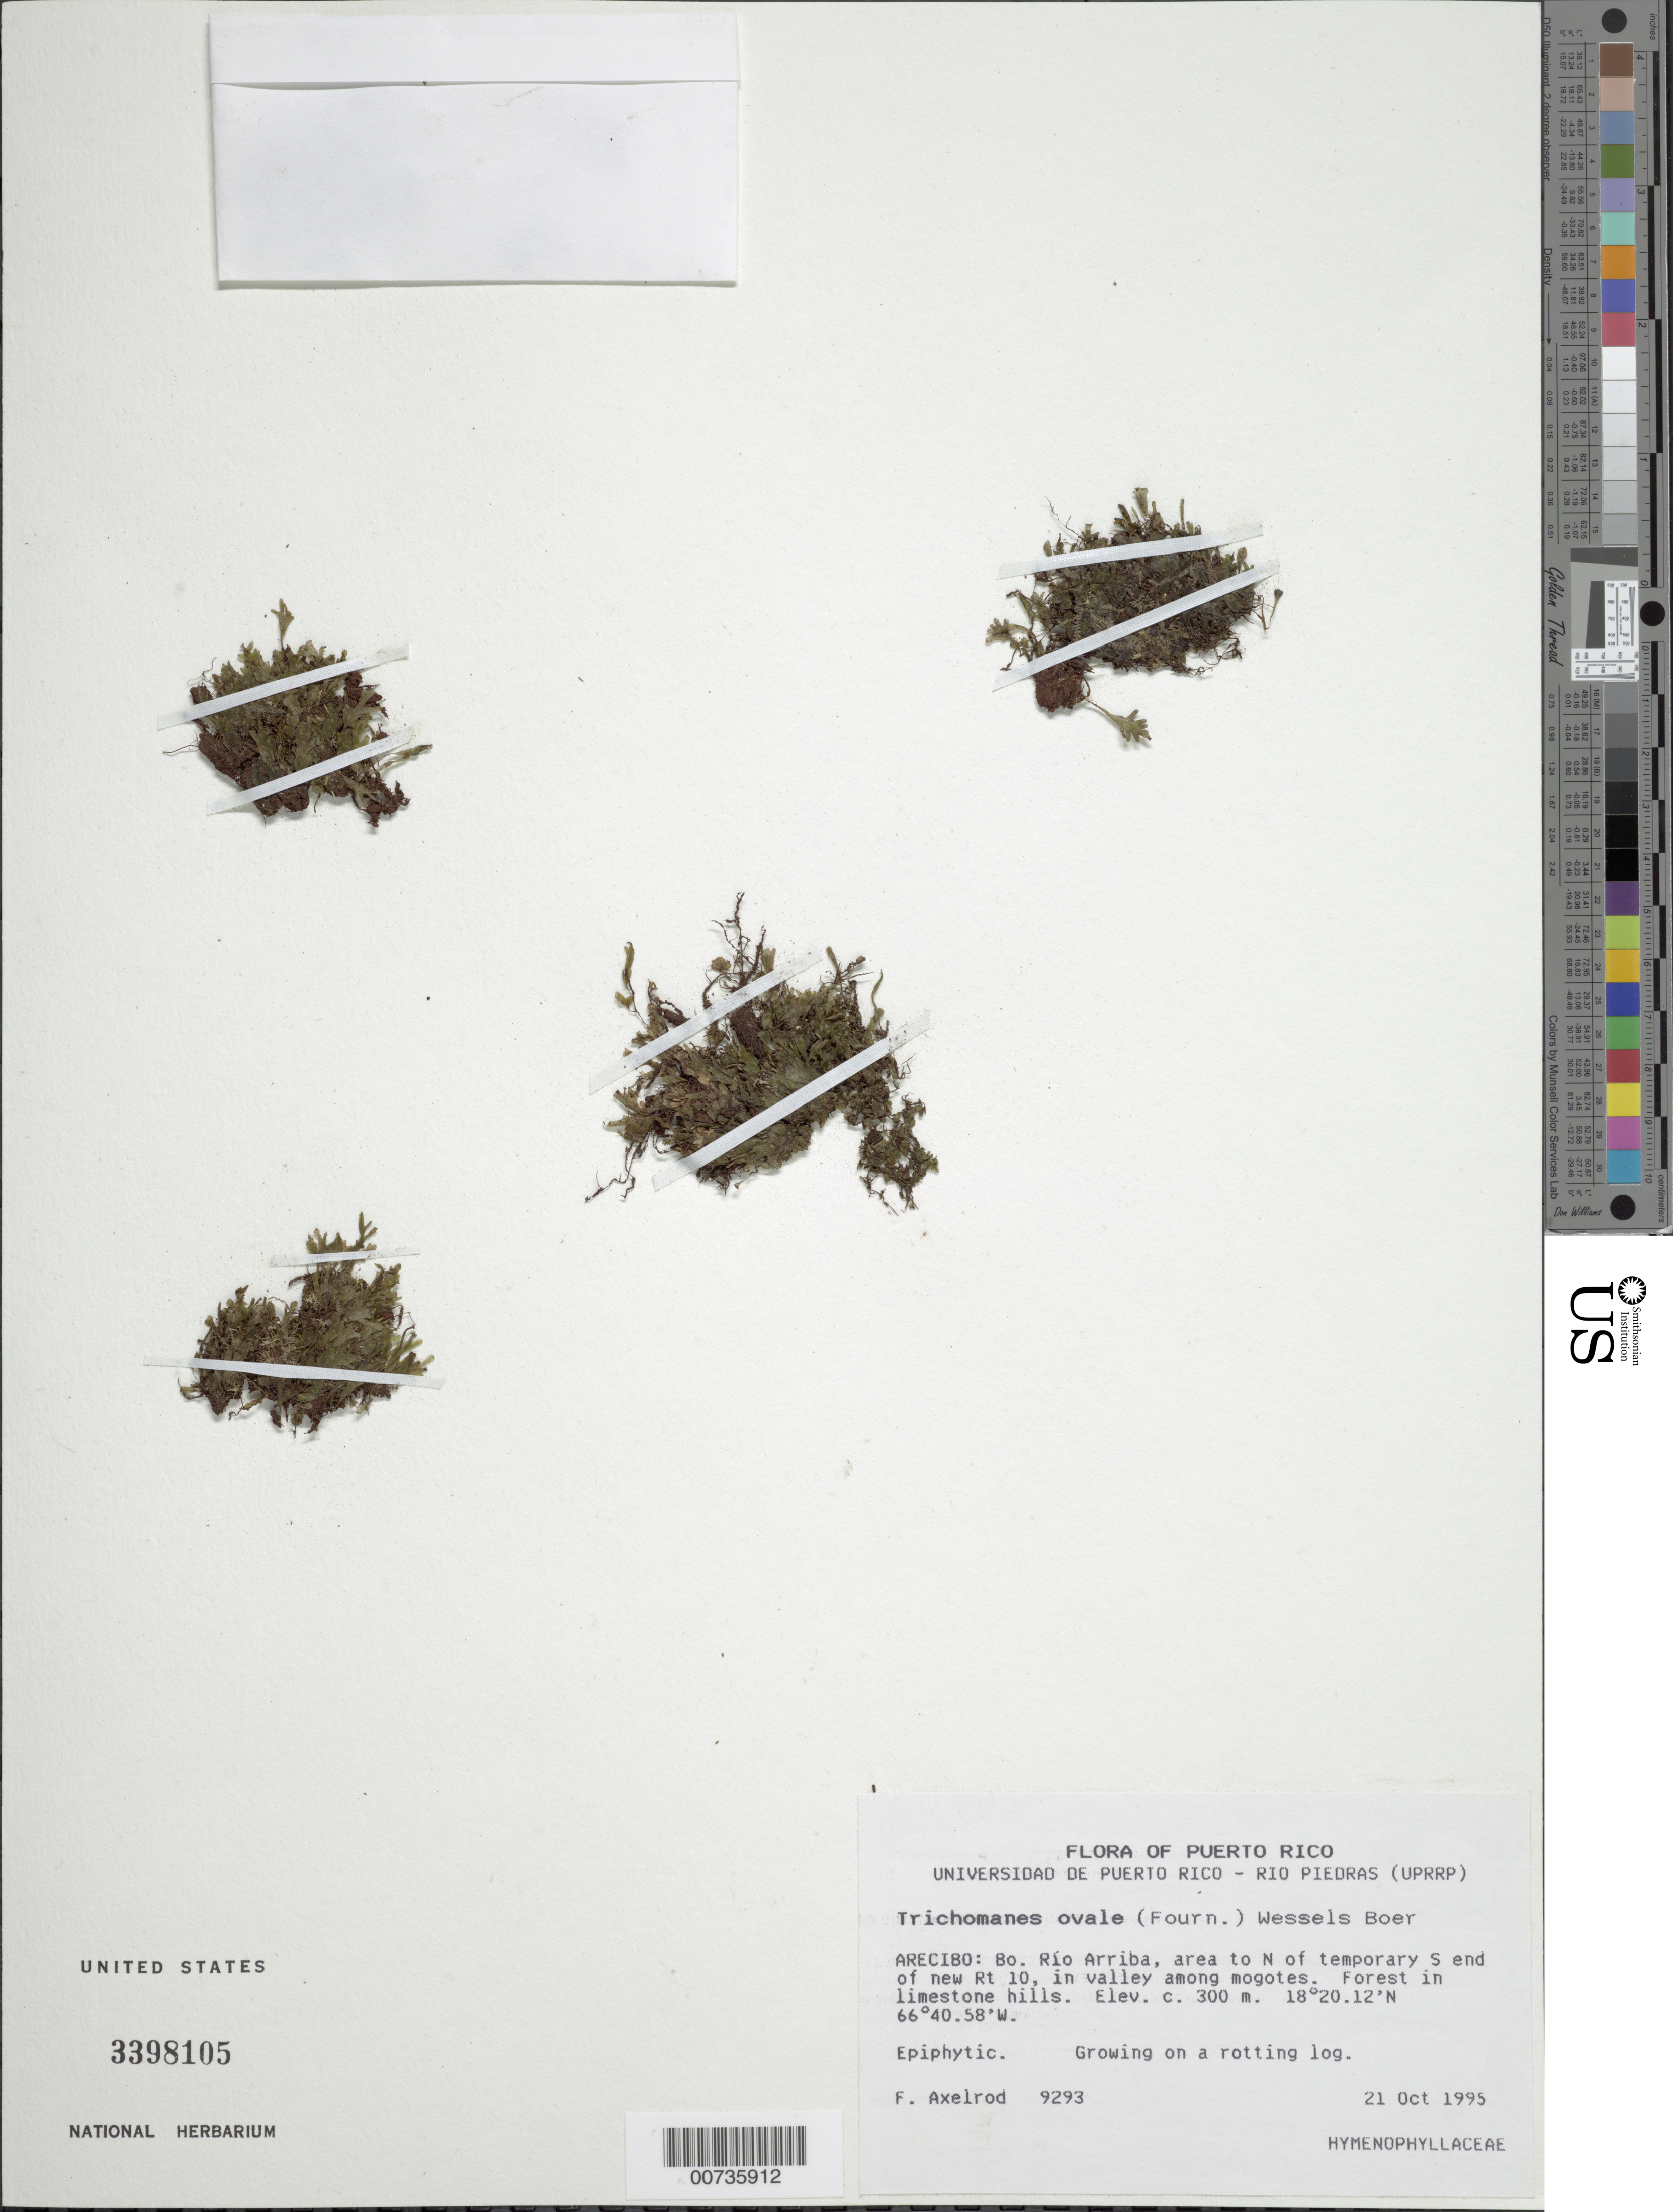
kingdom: Plantae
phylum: Tracheophyta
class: Polypodiopsida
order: Hymenophyllales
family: Hymenophyllaceae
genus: Didymoglossum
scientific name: Didymoglossum ovale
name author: E. Fourn.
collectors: F. S. Axelrod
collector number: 9293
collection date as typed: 21 Oct 1995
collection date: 1995-10-21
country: Puerto Rico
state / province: Arecibo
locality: Bo. Río Arriba, area to N of temporary S end of new rte 10, in valley among mogotes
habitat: Forest in limestone hills; growing on a rotting log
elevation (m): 300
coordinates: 18.33666667, -66.68277778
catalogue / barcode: US 3398105